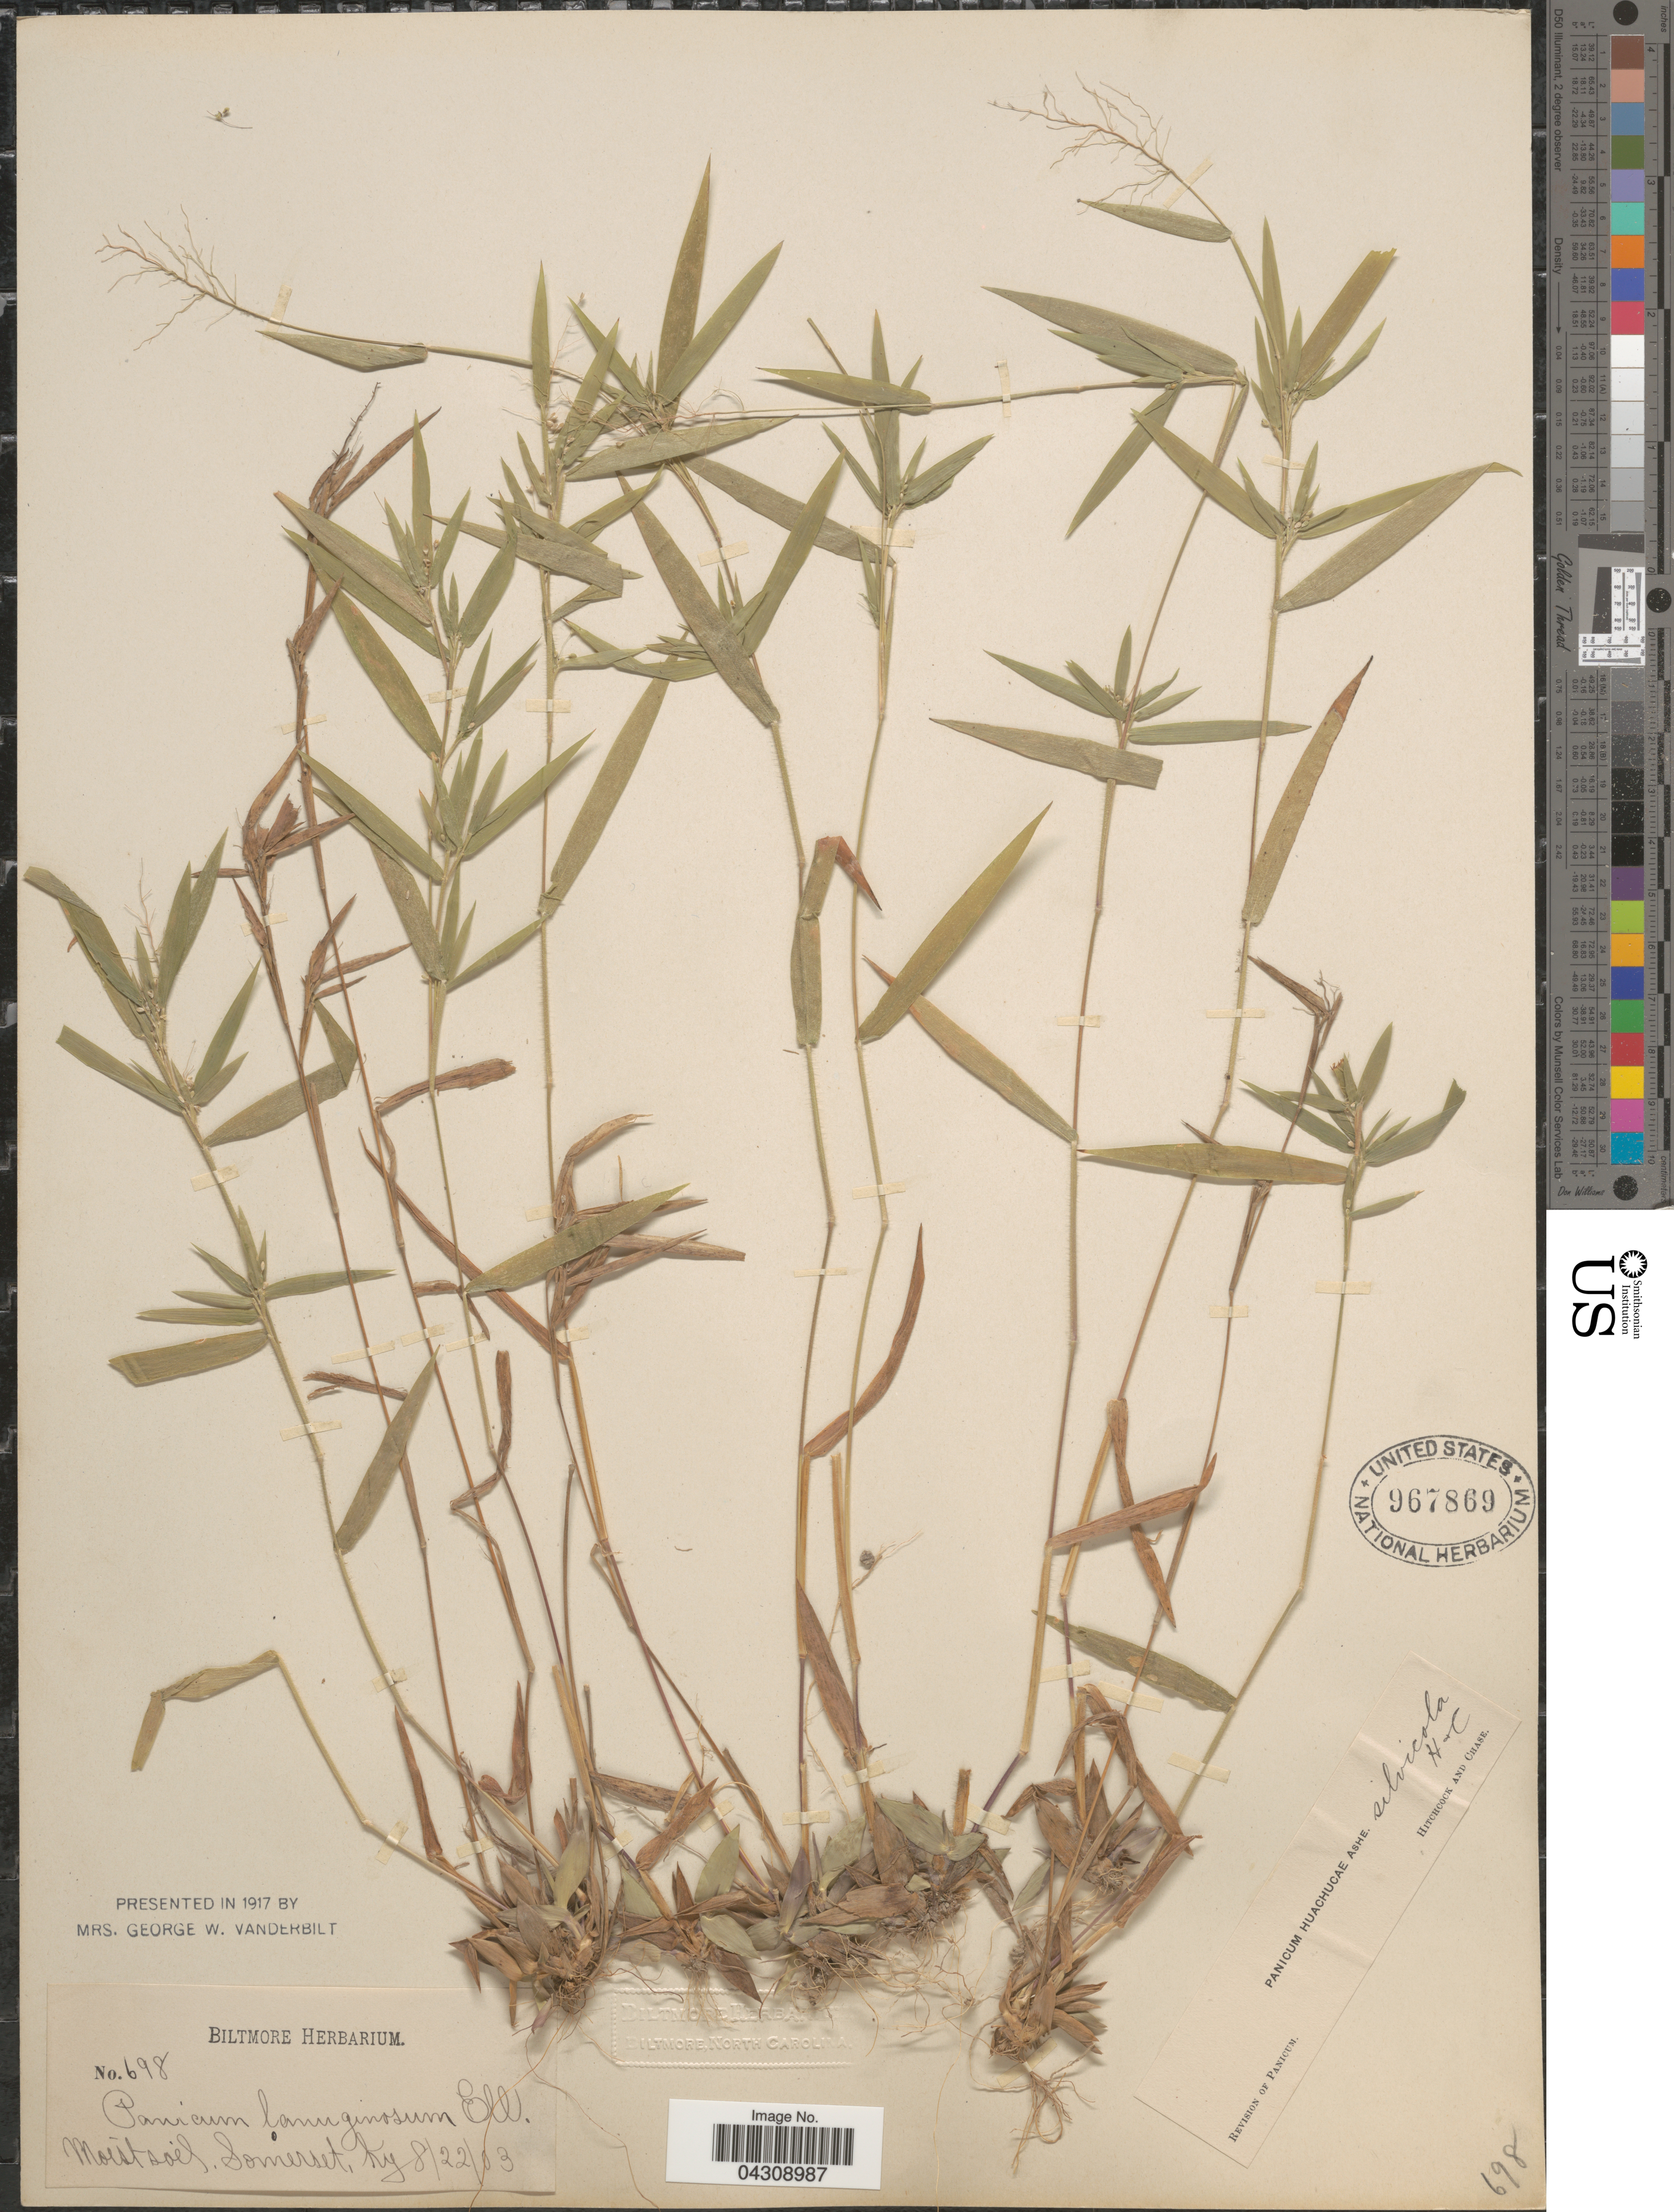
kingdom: Plantae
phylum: Tracheophyta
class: Liliopsida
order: Poales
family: Poaceae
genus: Dichanthelium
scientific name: Dichanthelium acuminatum var. acuminatum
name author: (Sw.) Gould & C.A. Clark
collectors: ex herb. Biltmore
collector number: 698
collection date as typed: Transcribed d/m/y: 22/8/3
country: United States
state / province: Kentucky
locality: Somerset.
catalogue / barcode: US 967869